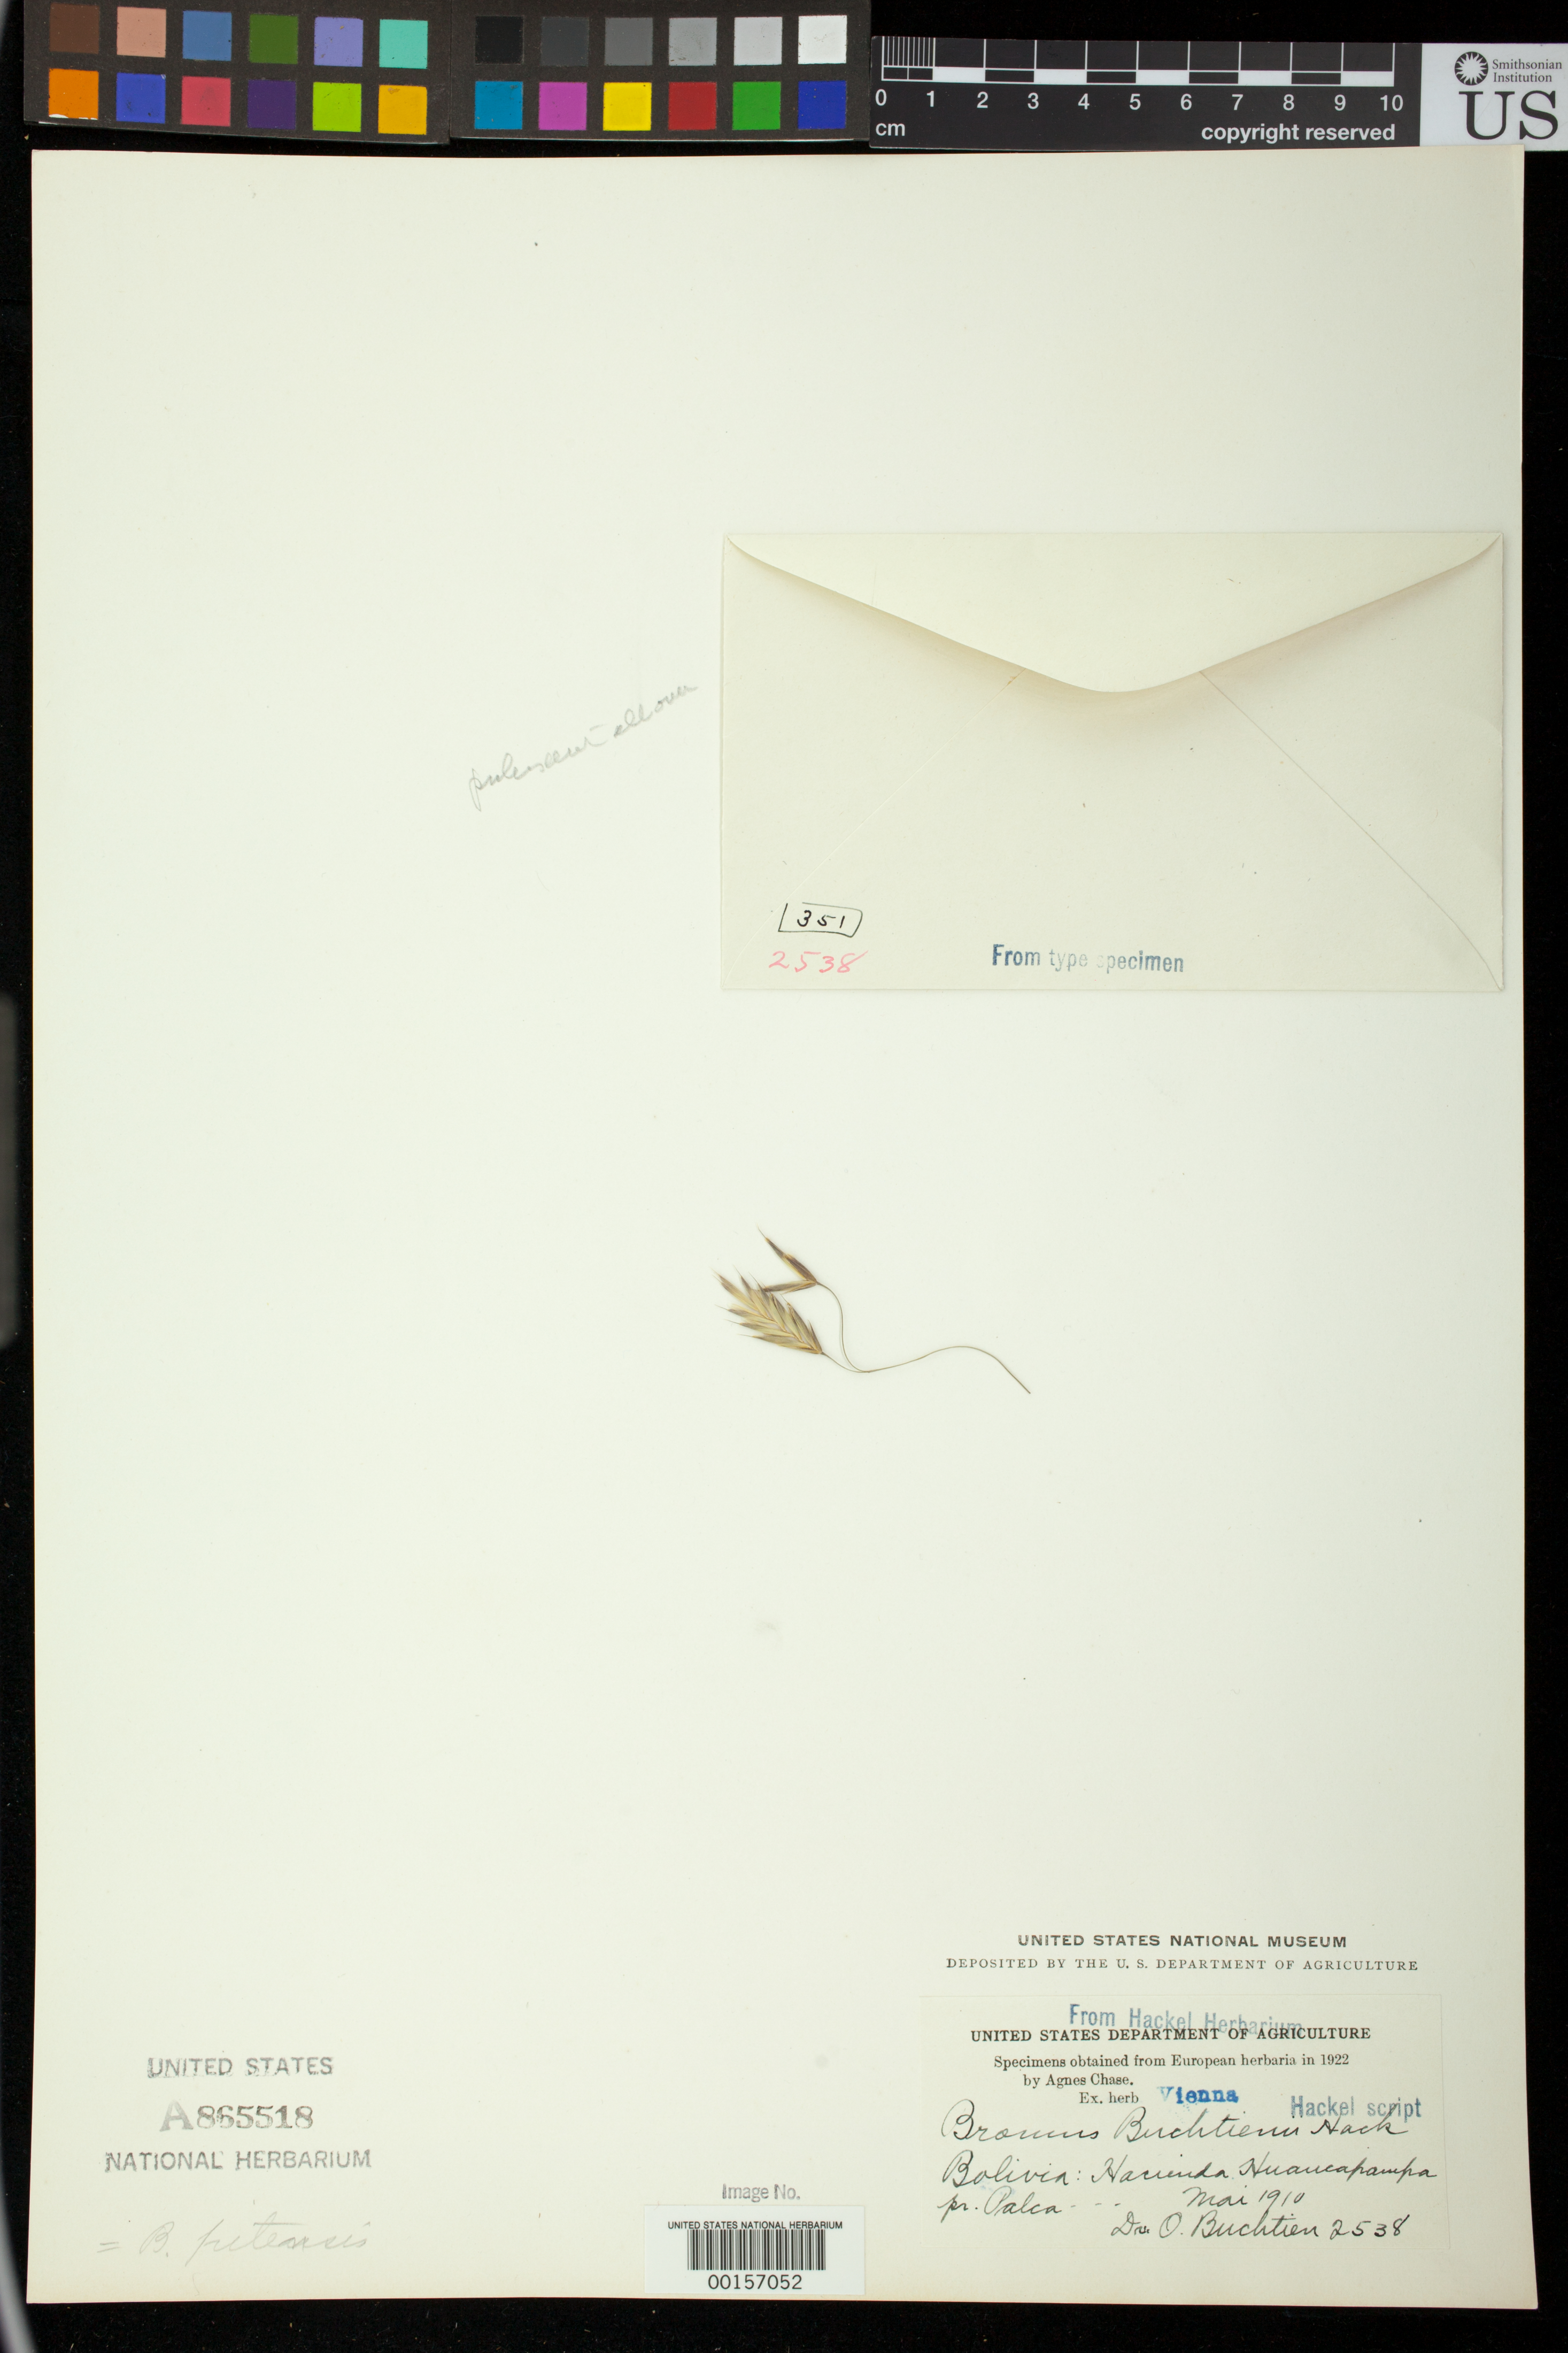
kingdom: Plantae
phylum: Tracheophyta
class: Liliopsida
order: Poales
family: Poaceae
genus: Bromus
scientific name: Bromus buchtienii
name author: Hack.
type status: Type Fragment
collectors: O. Buchtien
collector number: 2538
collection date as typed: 1910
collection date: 1910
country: Bolivia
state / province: La Paz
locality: Prope Palca, Hacienda Hauncapampa.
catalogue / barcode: US 865518A